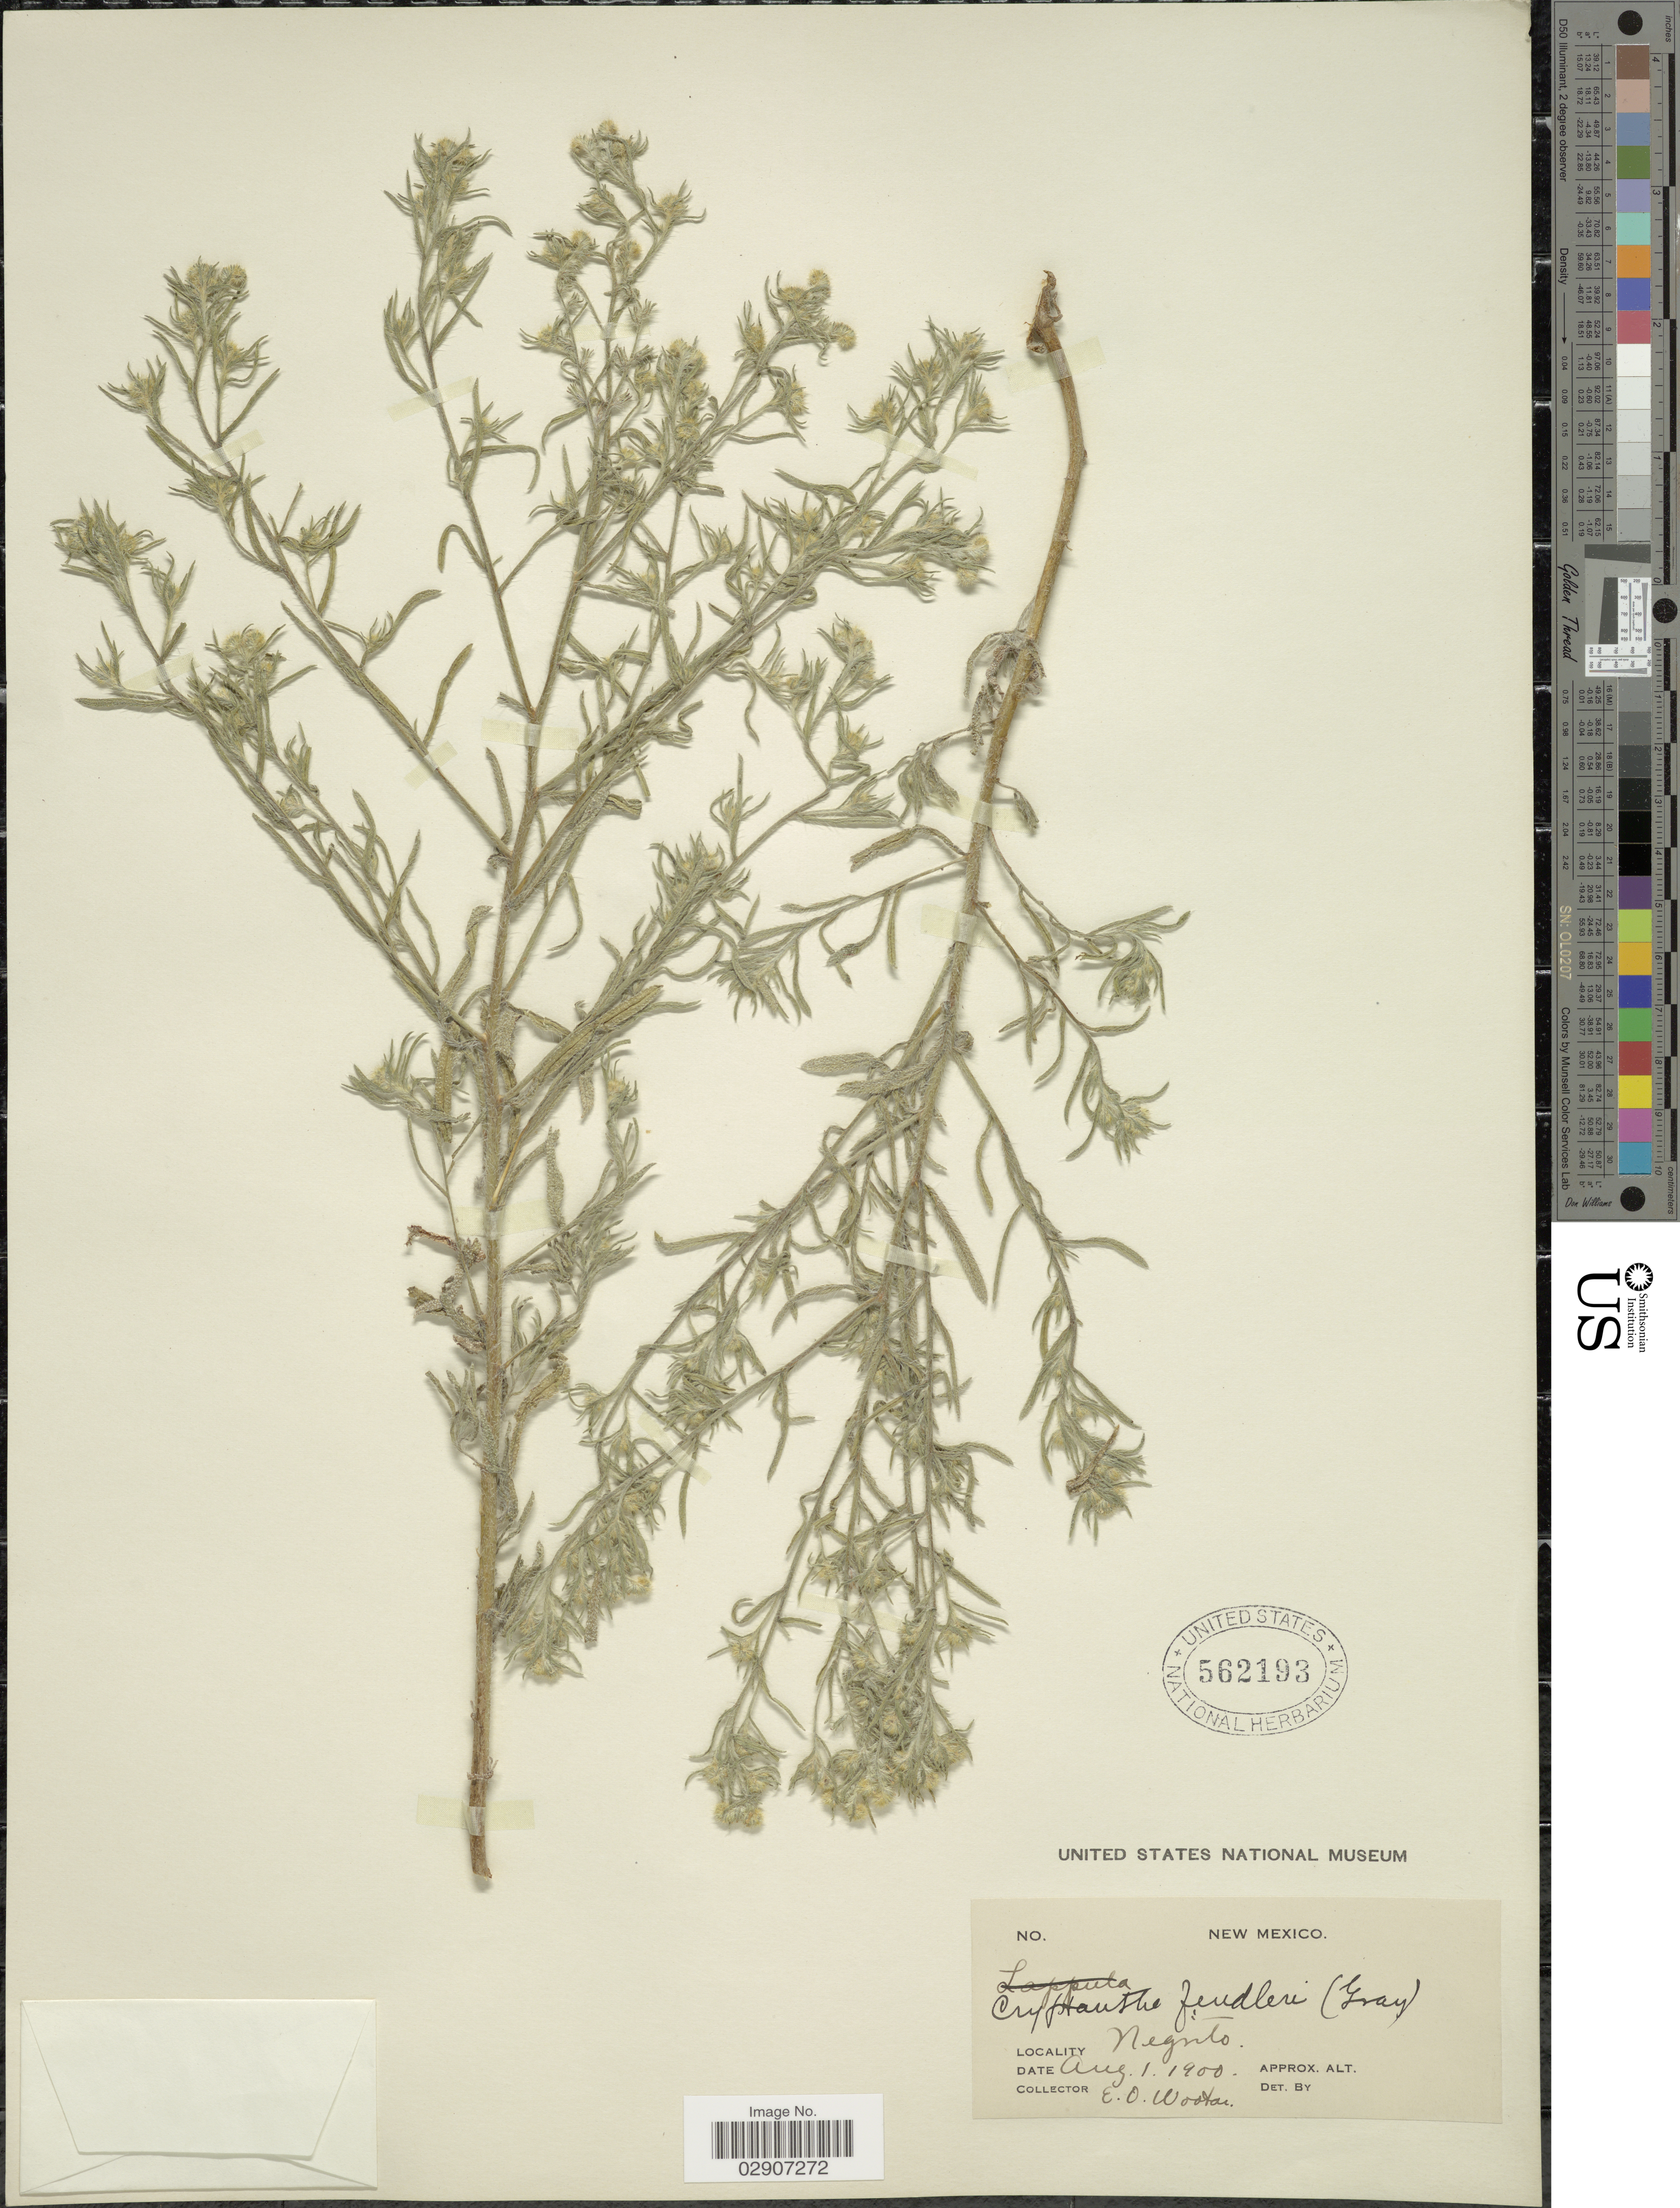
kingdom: Plantae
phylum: Tracheophyta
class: Magnoliopsida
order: Boraginales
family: Boraginaceae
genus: Cryptantha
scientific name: Cryptantha fendleri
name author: (A. Gray) Greene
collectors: E. O. Wooton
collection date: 1900-08-01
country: United States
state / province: New Mexico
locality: Negrito.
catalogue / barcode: US 562193